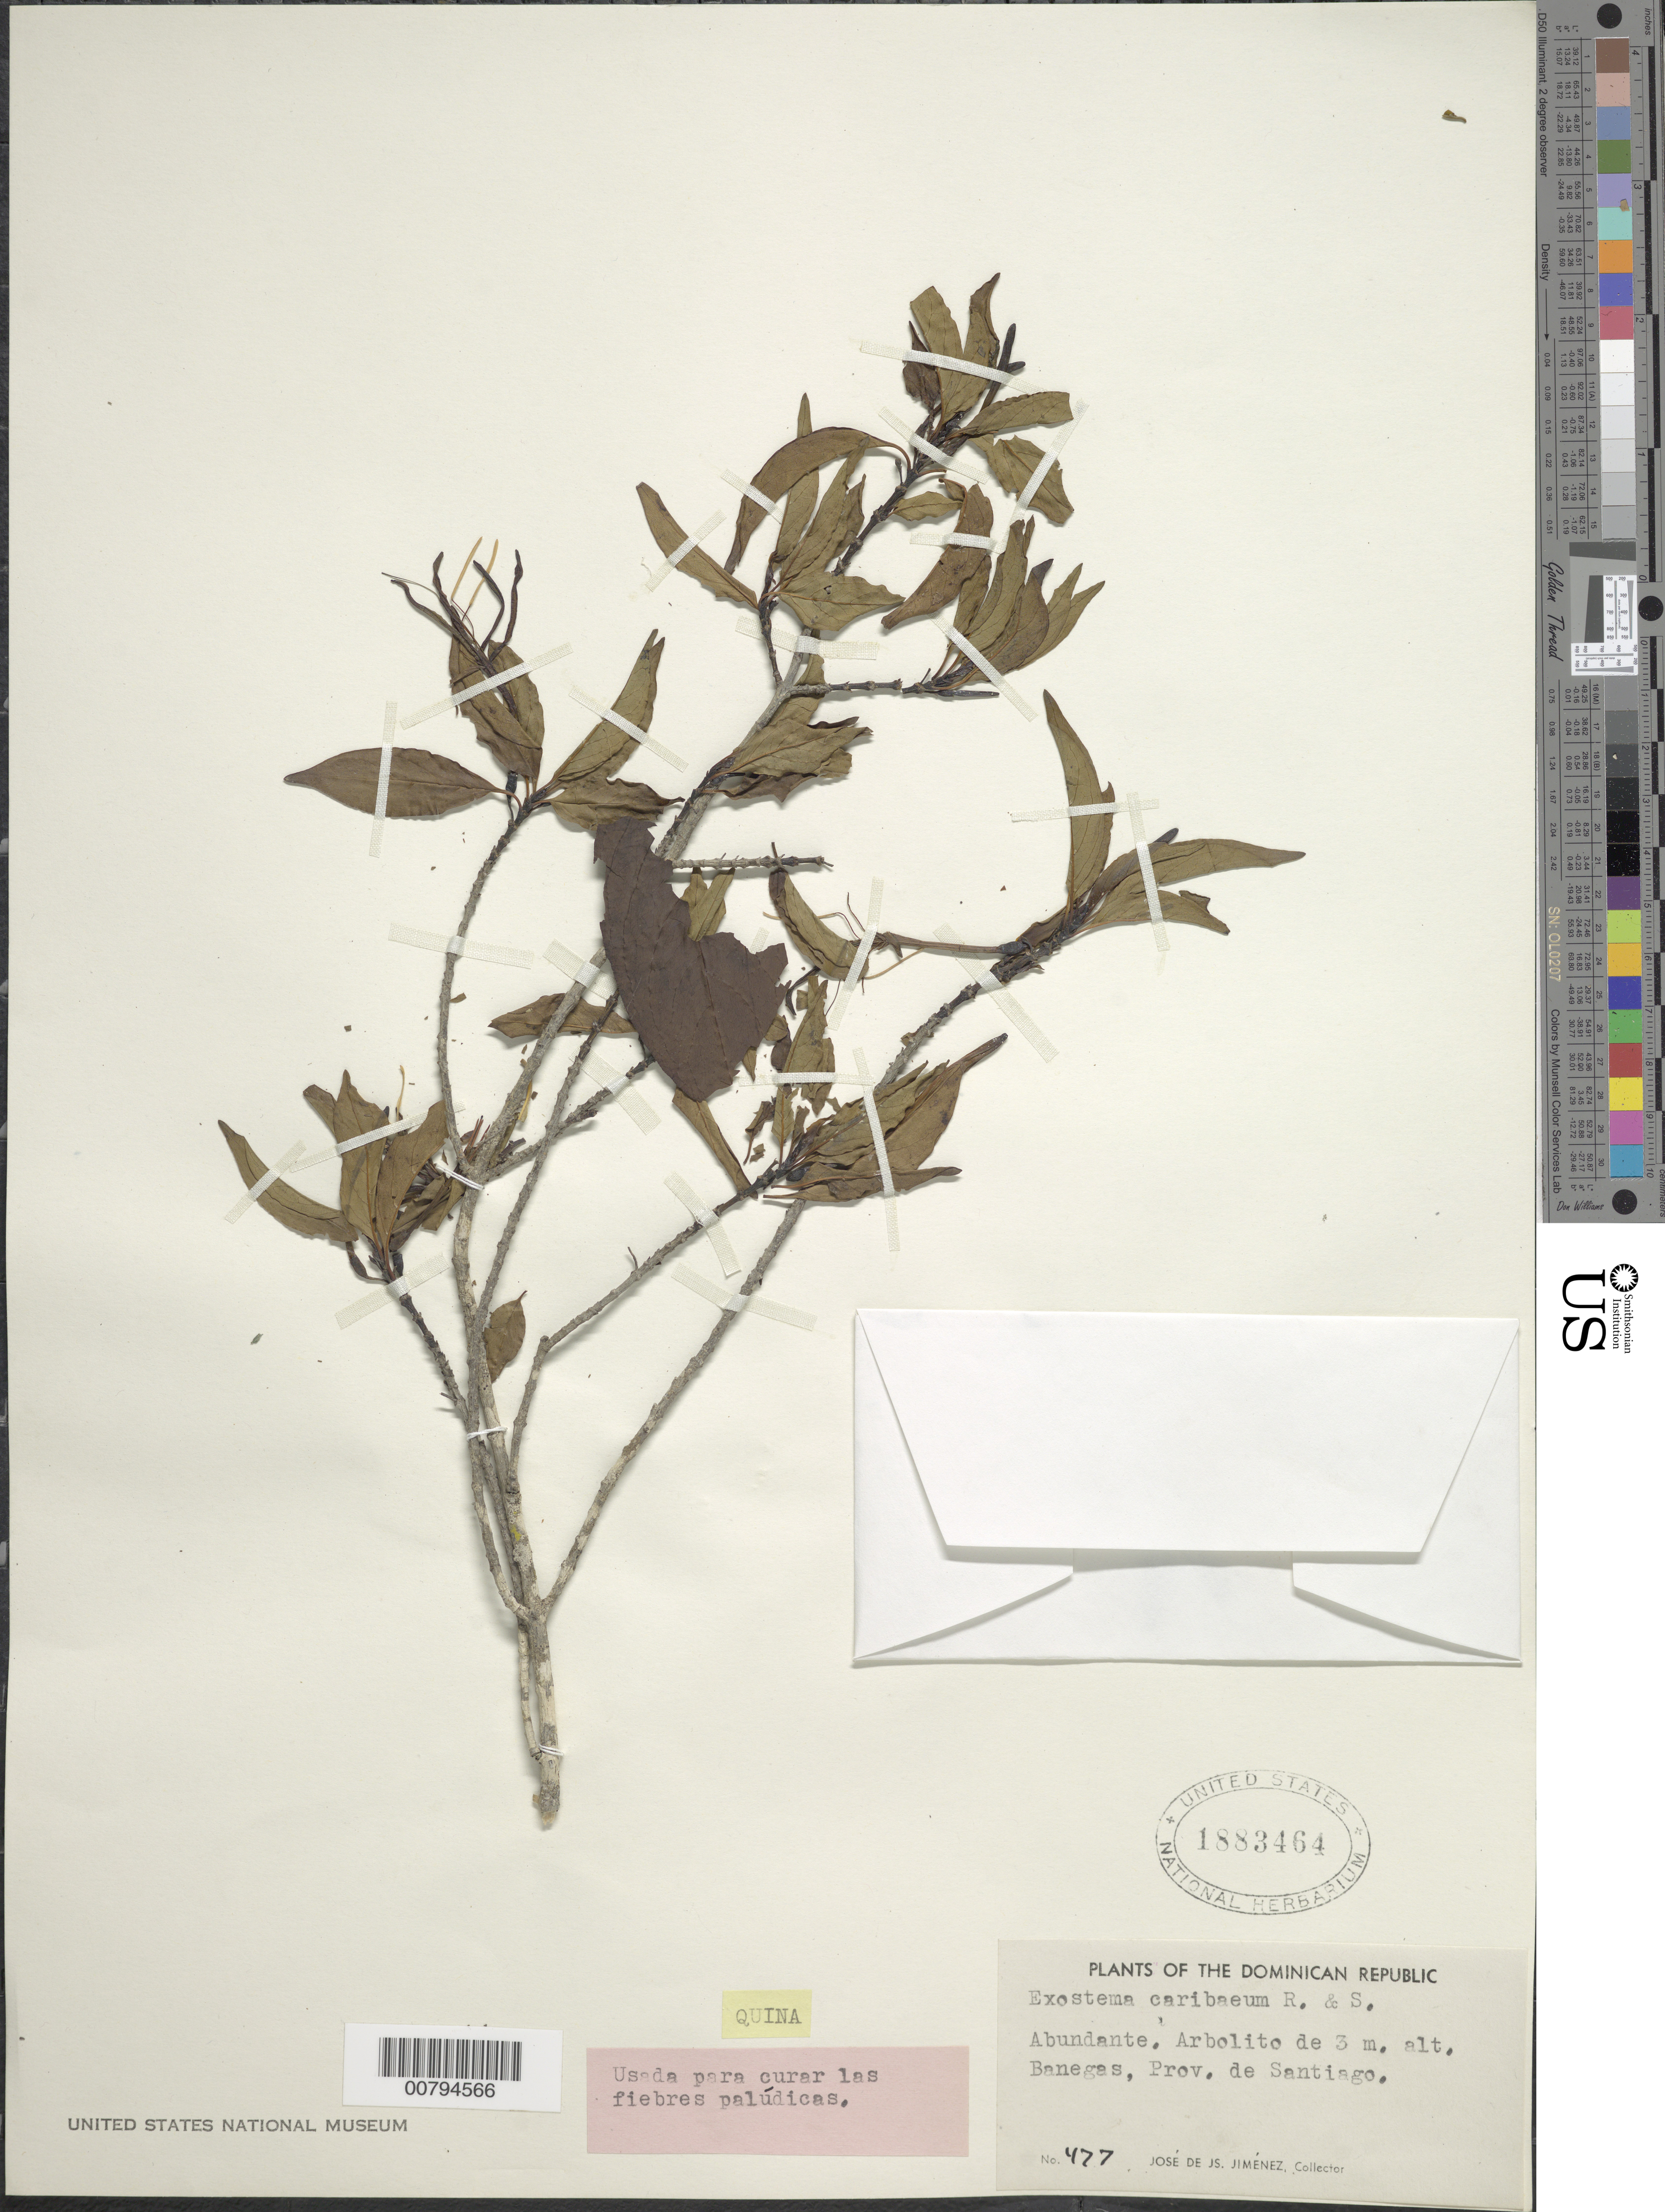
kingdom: Plantae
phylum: Tracheophyta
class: Magnoliopsida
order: Gentianales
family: Rubiaceae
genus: Exostema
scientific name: Exostema caribaeum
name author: (Jacq.) Roem. & Schult.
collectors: J. J. Jiménez Almonte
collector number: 477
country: Dominican Republic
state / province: Santiago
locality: Banegas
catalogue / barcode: US 1883464